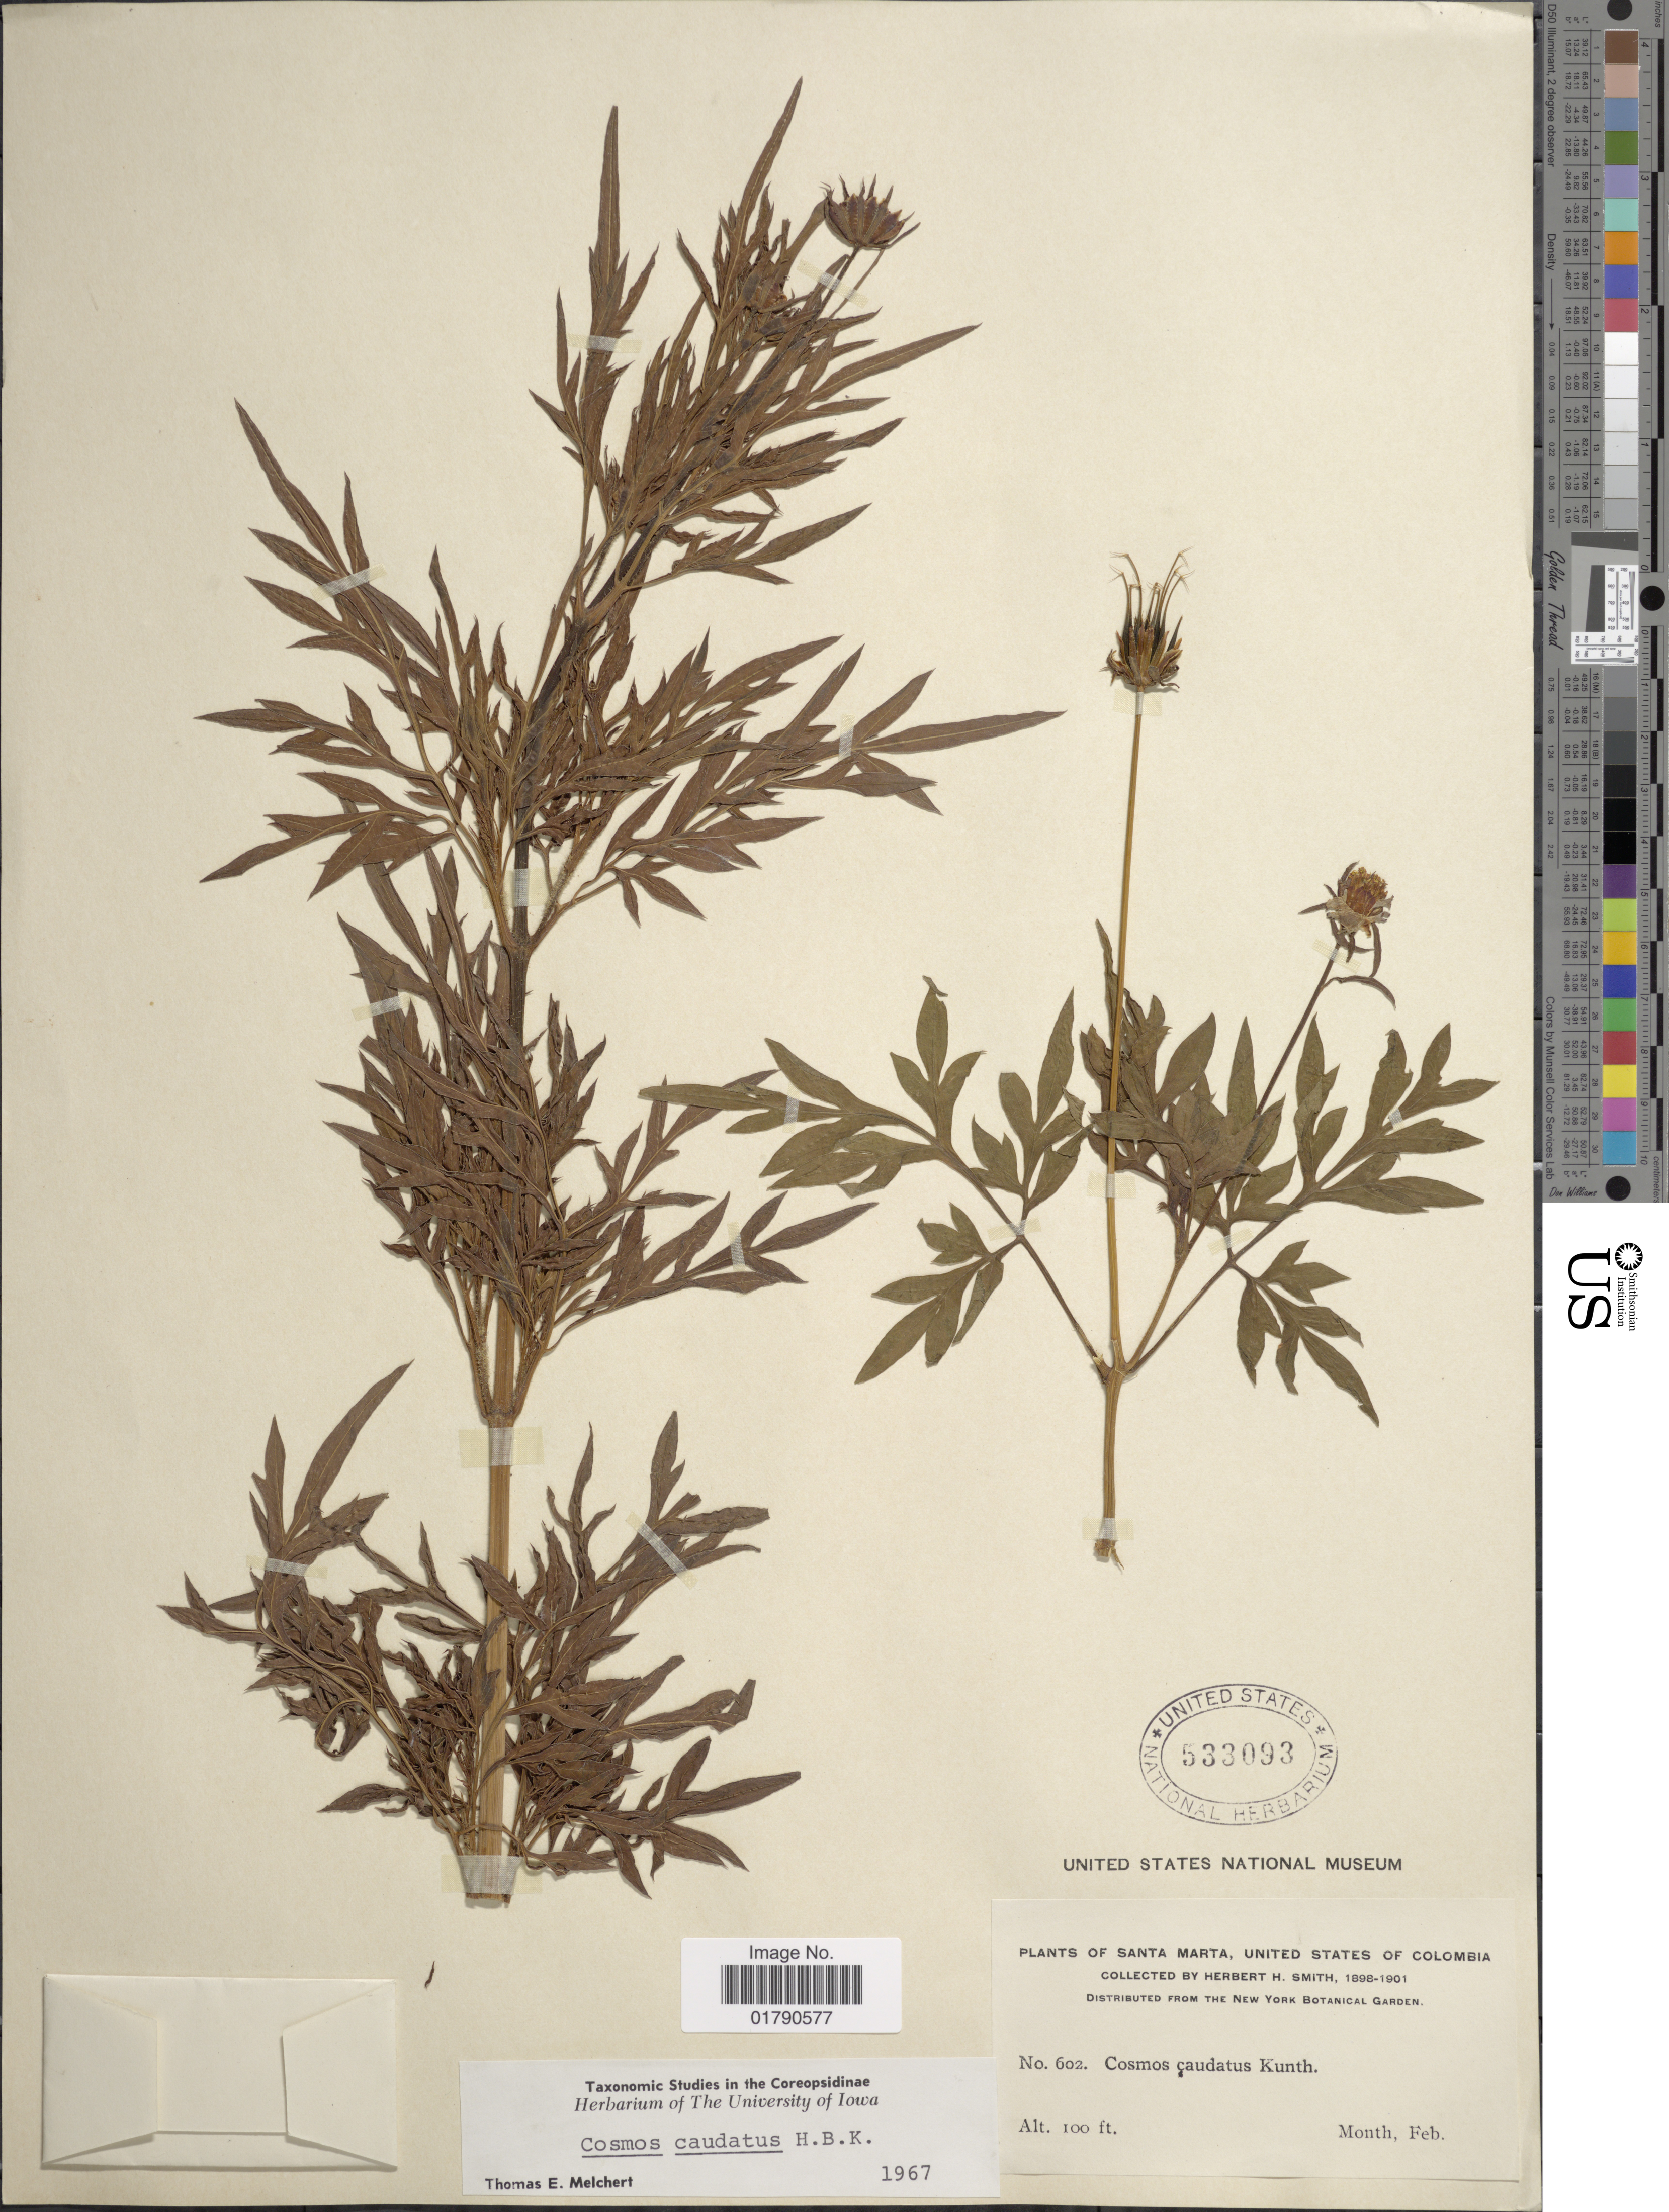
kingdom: Plantae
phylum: Tracheophyta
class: Magnoliopsida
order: Asterales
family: Asteraceae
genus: Cosmos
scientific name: Cosmos caudatus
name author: Kunth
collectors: Herbert H. Smith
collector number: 602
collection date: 1898-02/1901-02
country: Colombia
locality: Santa Marta, United States of Colombia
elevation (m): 30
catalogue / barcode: US 533093